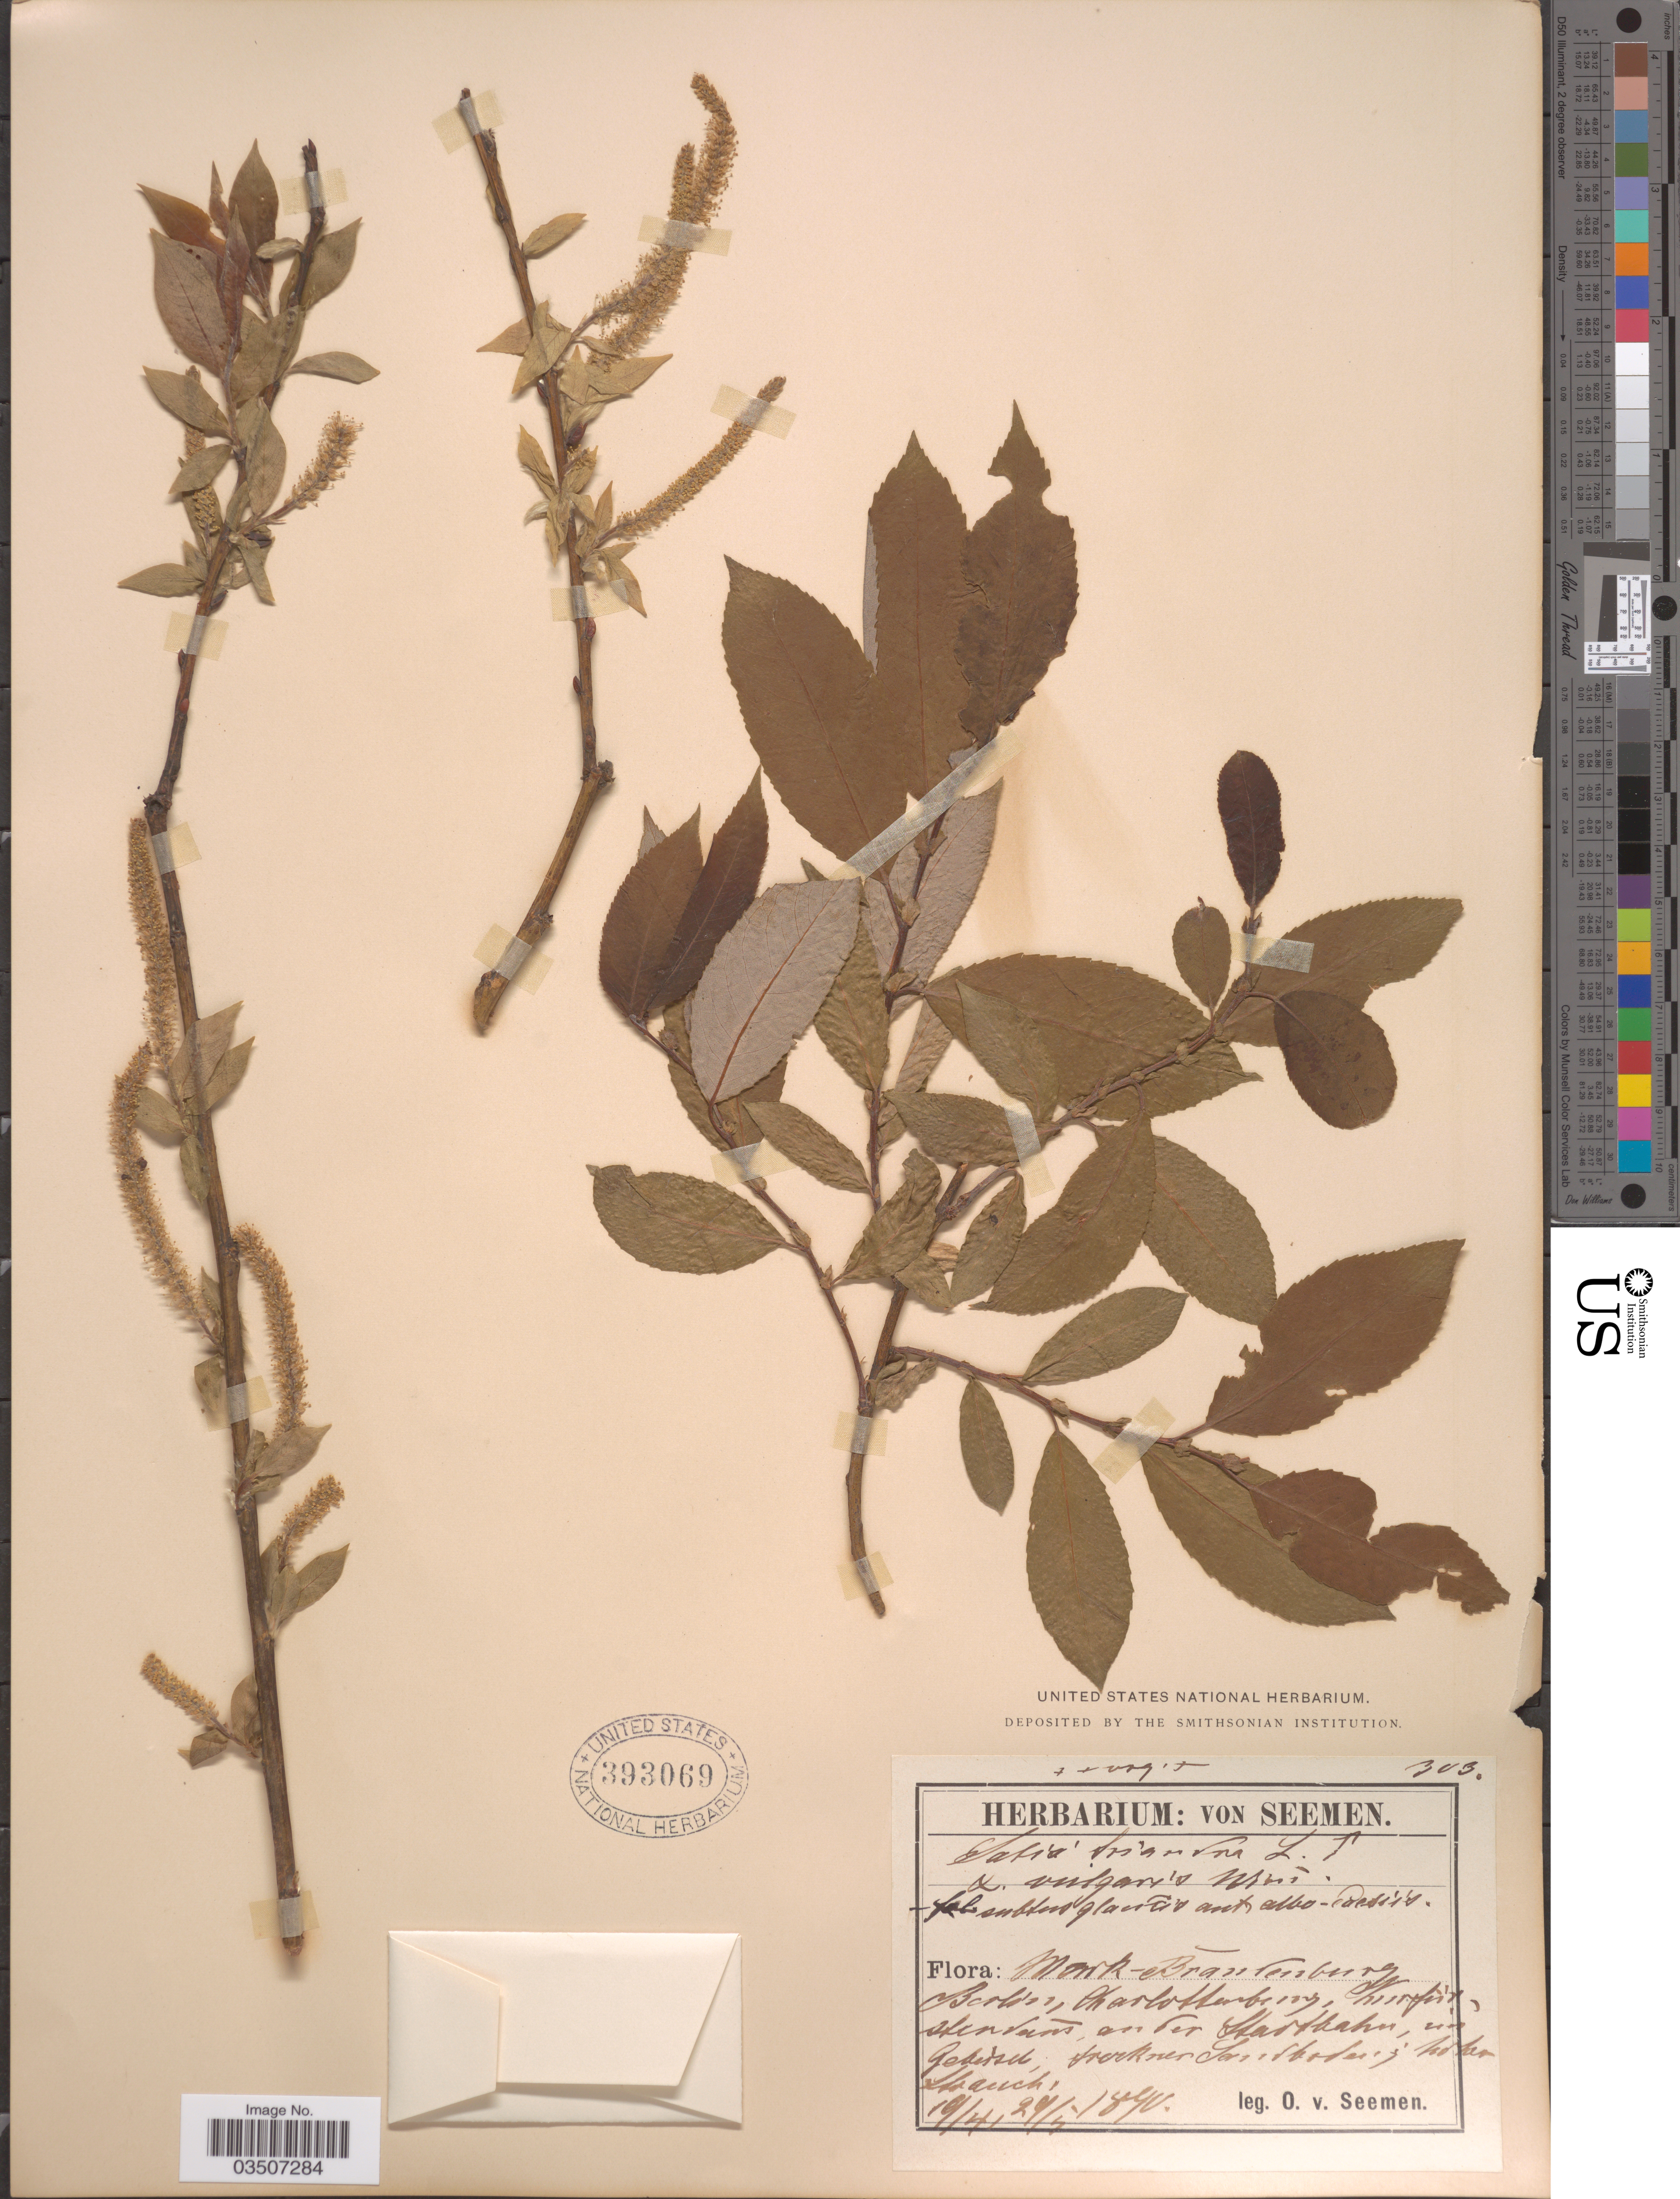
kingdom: Plantae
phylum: Tracheophyta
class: Magnoliopsida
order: Malpighiales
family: Salicaceae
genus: Salix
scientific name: Salix triandra var. vulgaris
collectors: K. O. von Seemen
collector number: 303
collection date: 1890-04-19/1890-05-29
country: Germany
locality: Mark Brandenburg. Berlin, Charlottenburg, Churfür, stendan, an der Markkahn, im Gekersul, Sterkner Gandbodens korken Skauch. [interpreted]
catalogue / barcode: US 393069